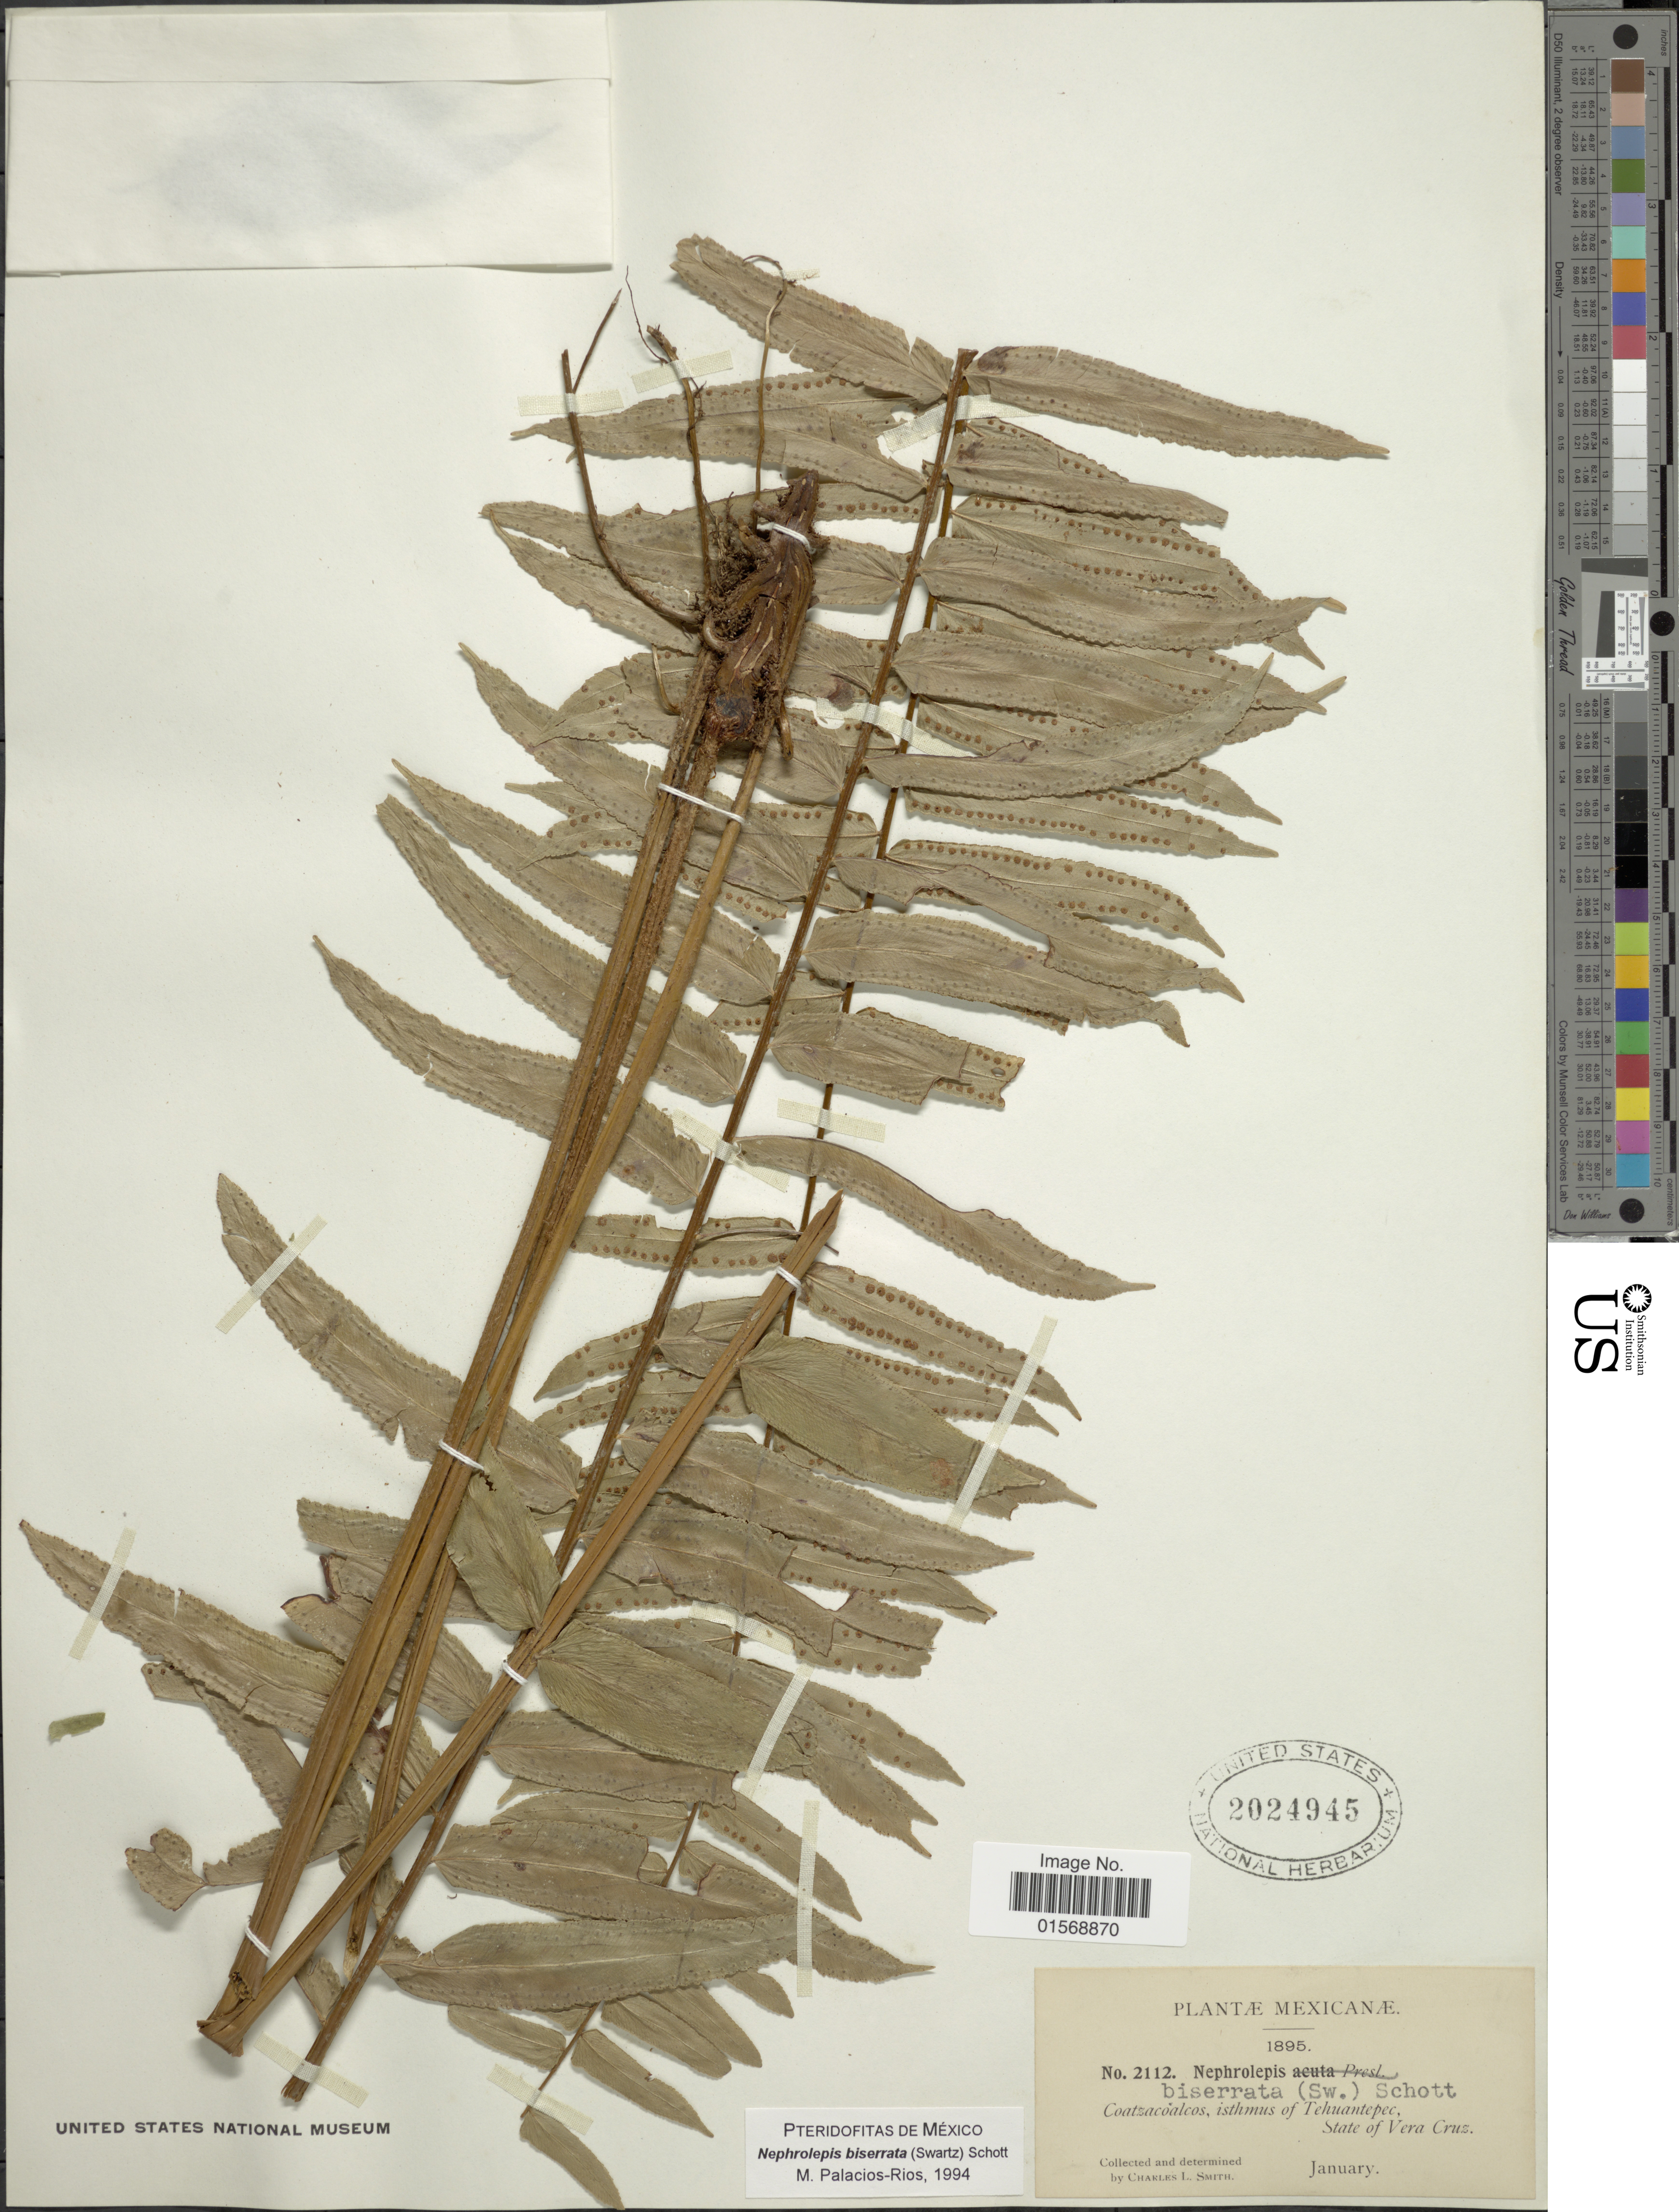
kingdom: Plantae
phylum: Tracheophyta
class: Polypodiopsida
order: Polypodiales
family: Nephrolepidaceae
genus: Nephrolepis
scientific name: Nephrolepis biserrata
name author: (Sw.) Schott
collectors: C. L. Smith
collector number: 2112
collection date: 1895-01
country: Mexico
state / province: Veracruz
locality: Coatzacoalcos, isthmus of Theuantepec. State of Vera Cruz. Mexicanae,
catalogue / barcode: US 2024945